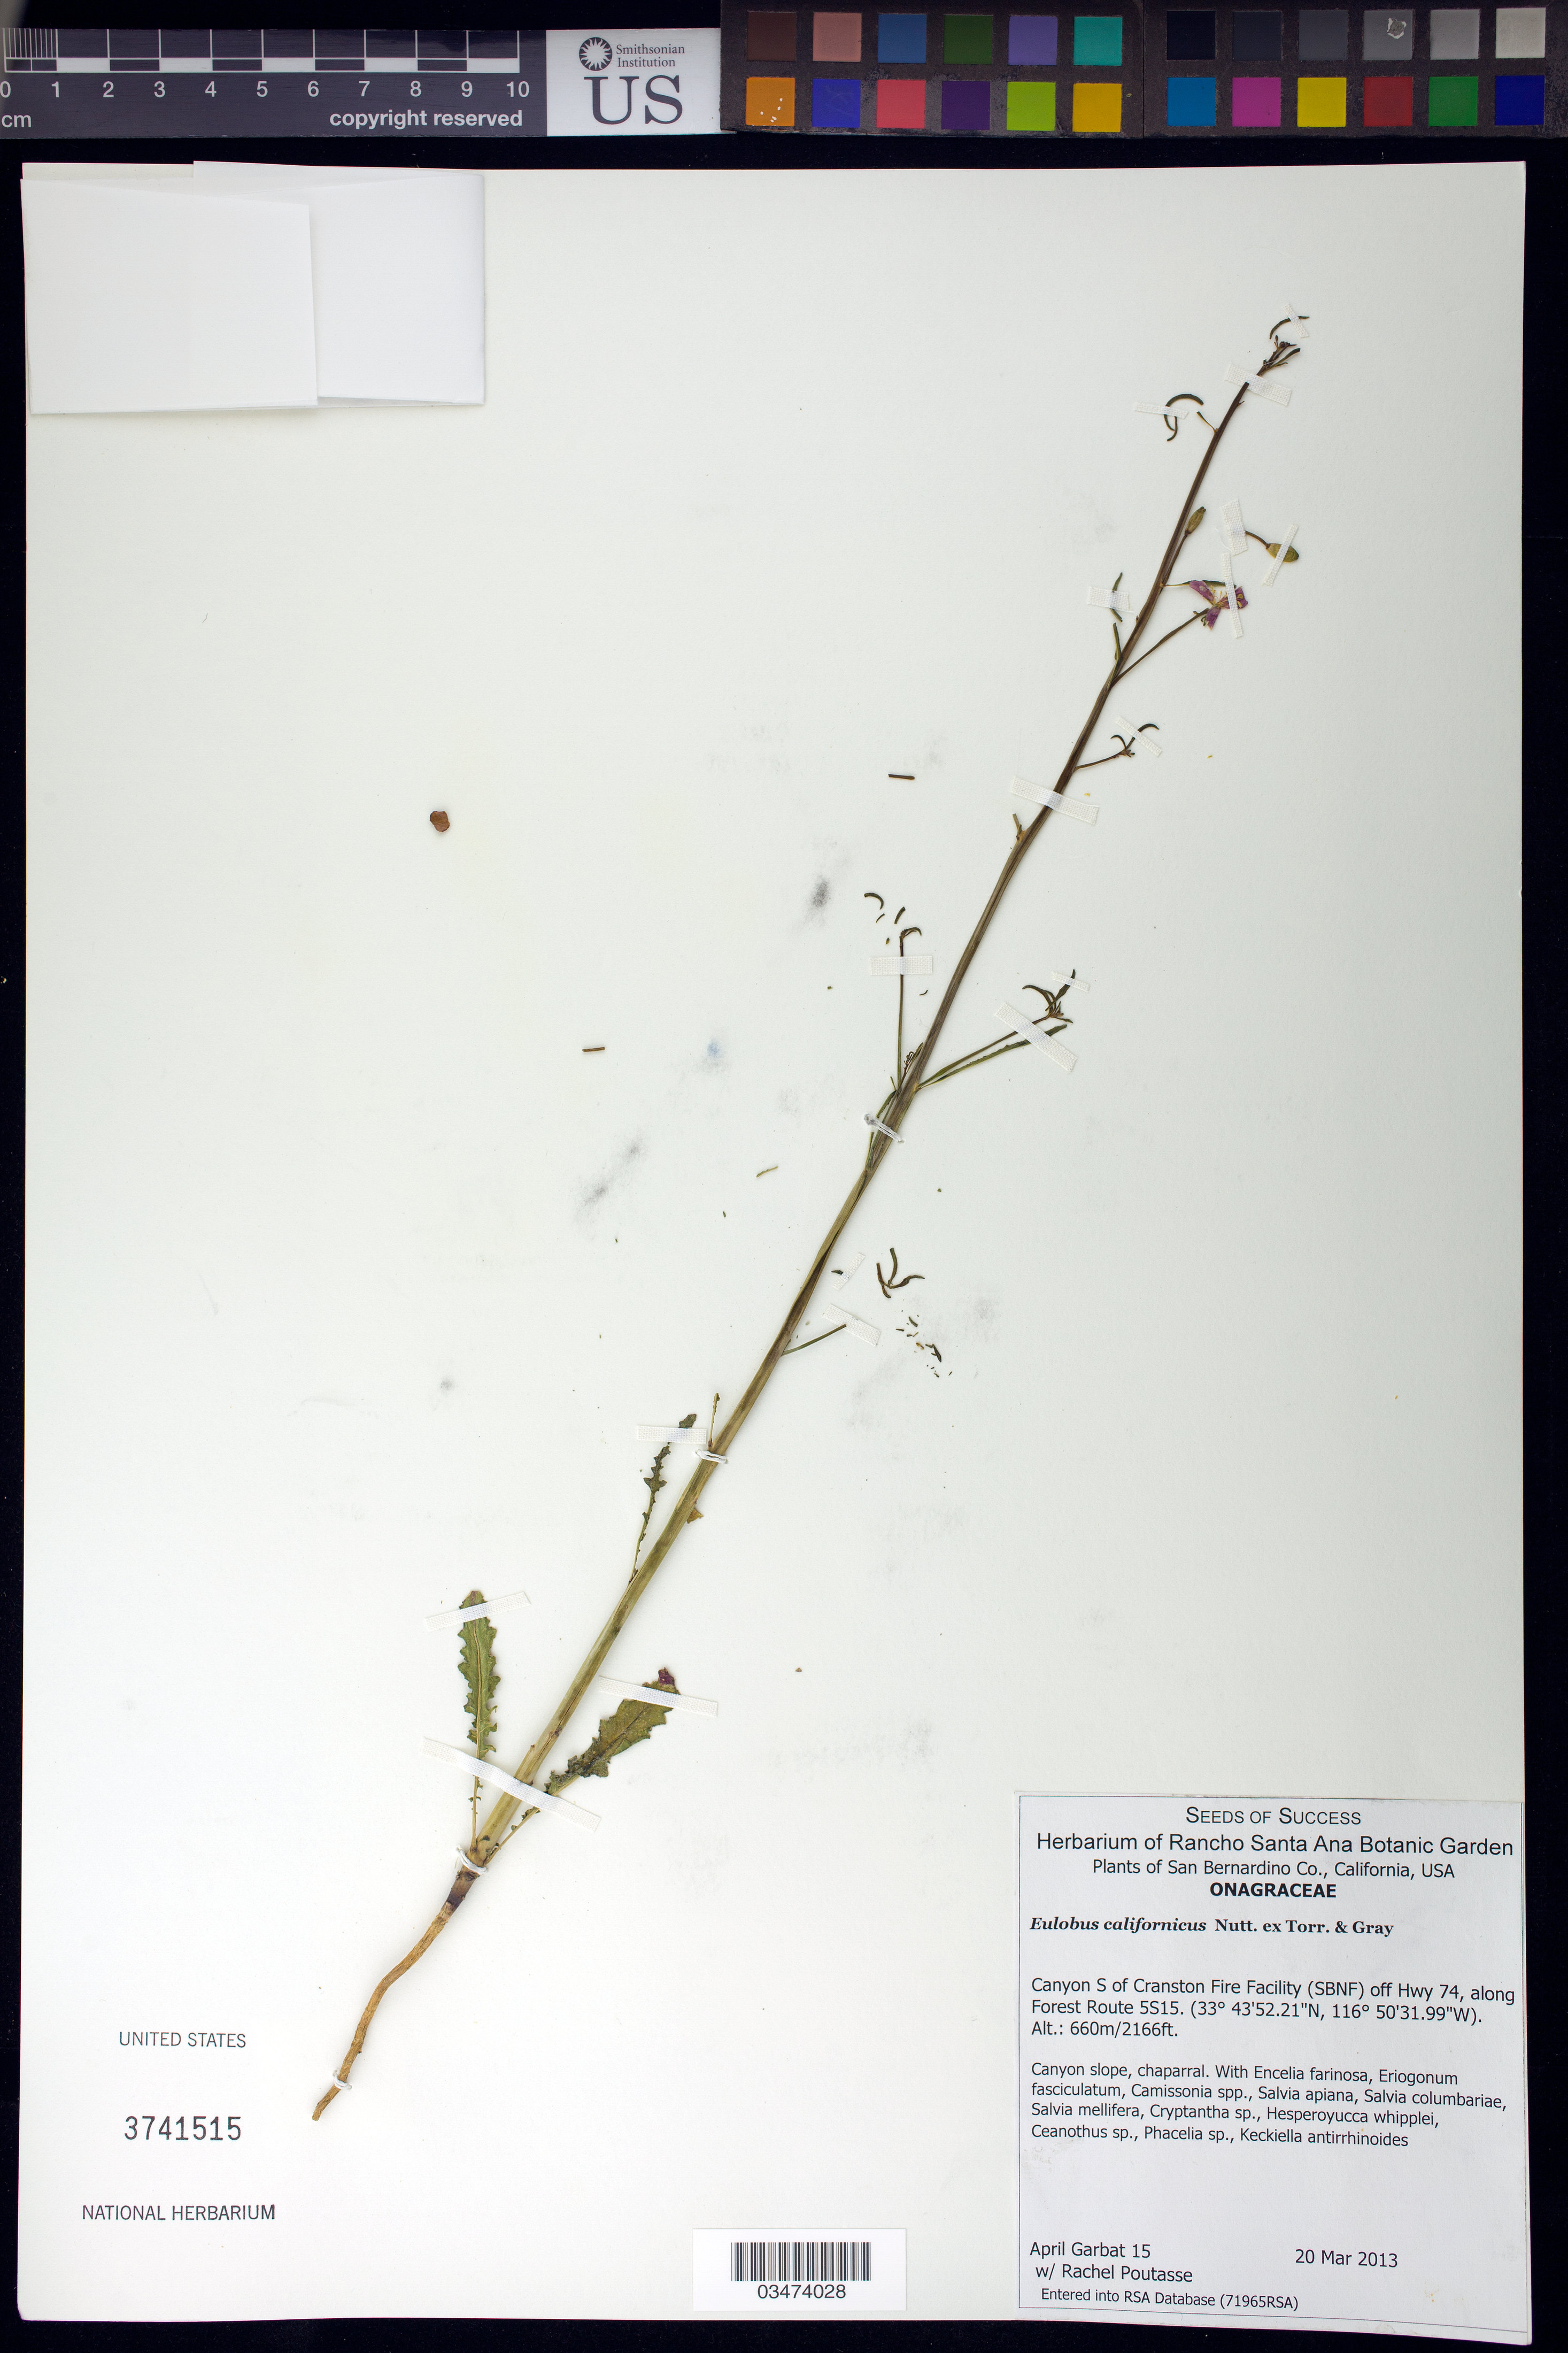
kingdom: Plantae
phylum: Tracheophyta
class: Magnoliopsida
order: Myrtales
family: Onagraceae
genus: Eulobus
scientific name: Eulobus californicus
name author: Nutt. ex Torr. & A. Gray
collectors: A. Garbat & R. Poutasse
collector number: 15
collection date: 2013-03-20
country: United States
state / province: California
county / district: San Bernardino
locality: Canyon S of Cranston Fire Facility off Hwy 74, along Forest Route 5S15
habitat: Canyon slope, chaparral. With Camissonia sp., Salvia apiana, Cryptantha sp., ect.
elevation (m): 660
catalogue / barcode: US 3741515